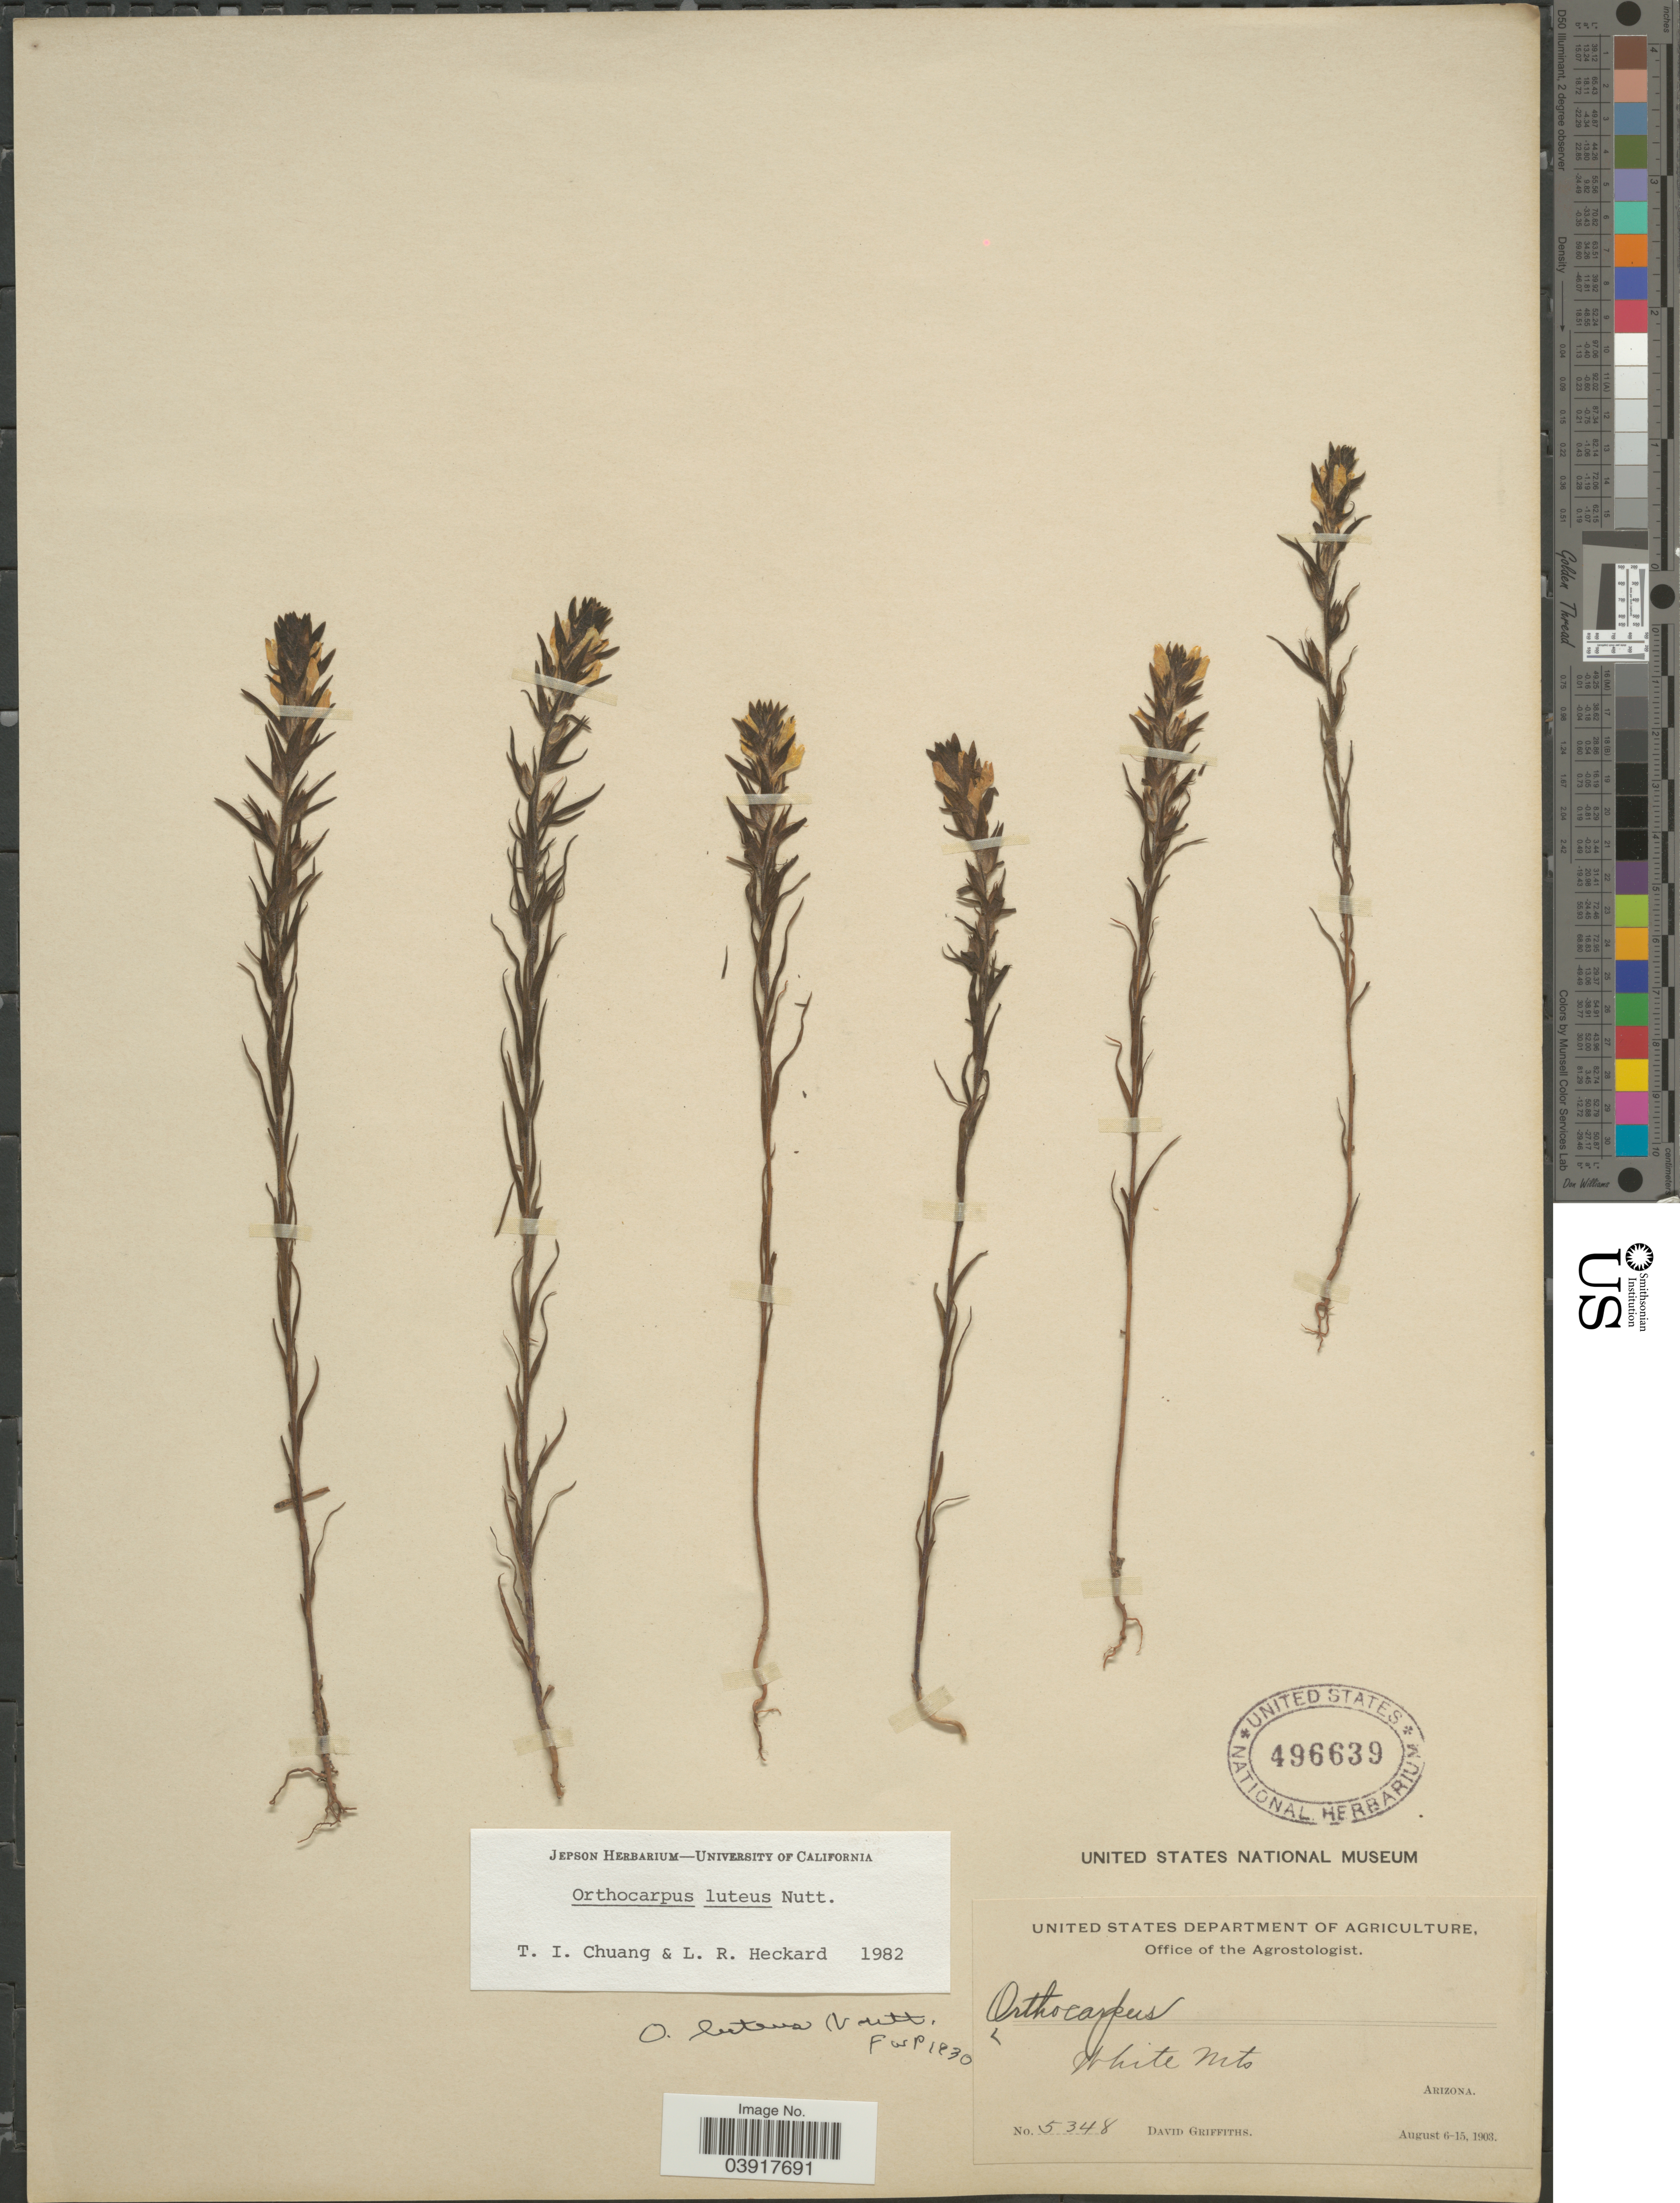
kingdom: Plantae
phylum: Tracheophyta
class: Magnoliopsida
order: Lamiales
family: Orobanchaceae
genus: Orthocarpus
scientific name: Orthocarpus luteus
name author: Nutt.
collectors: D. Griffiths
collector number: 5348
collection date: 1903-08-06/1903-08-15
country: United States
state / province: Arizona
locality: White Mts.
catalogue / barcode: US 496639